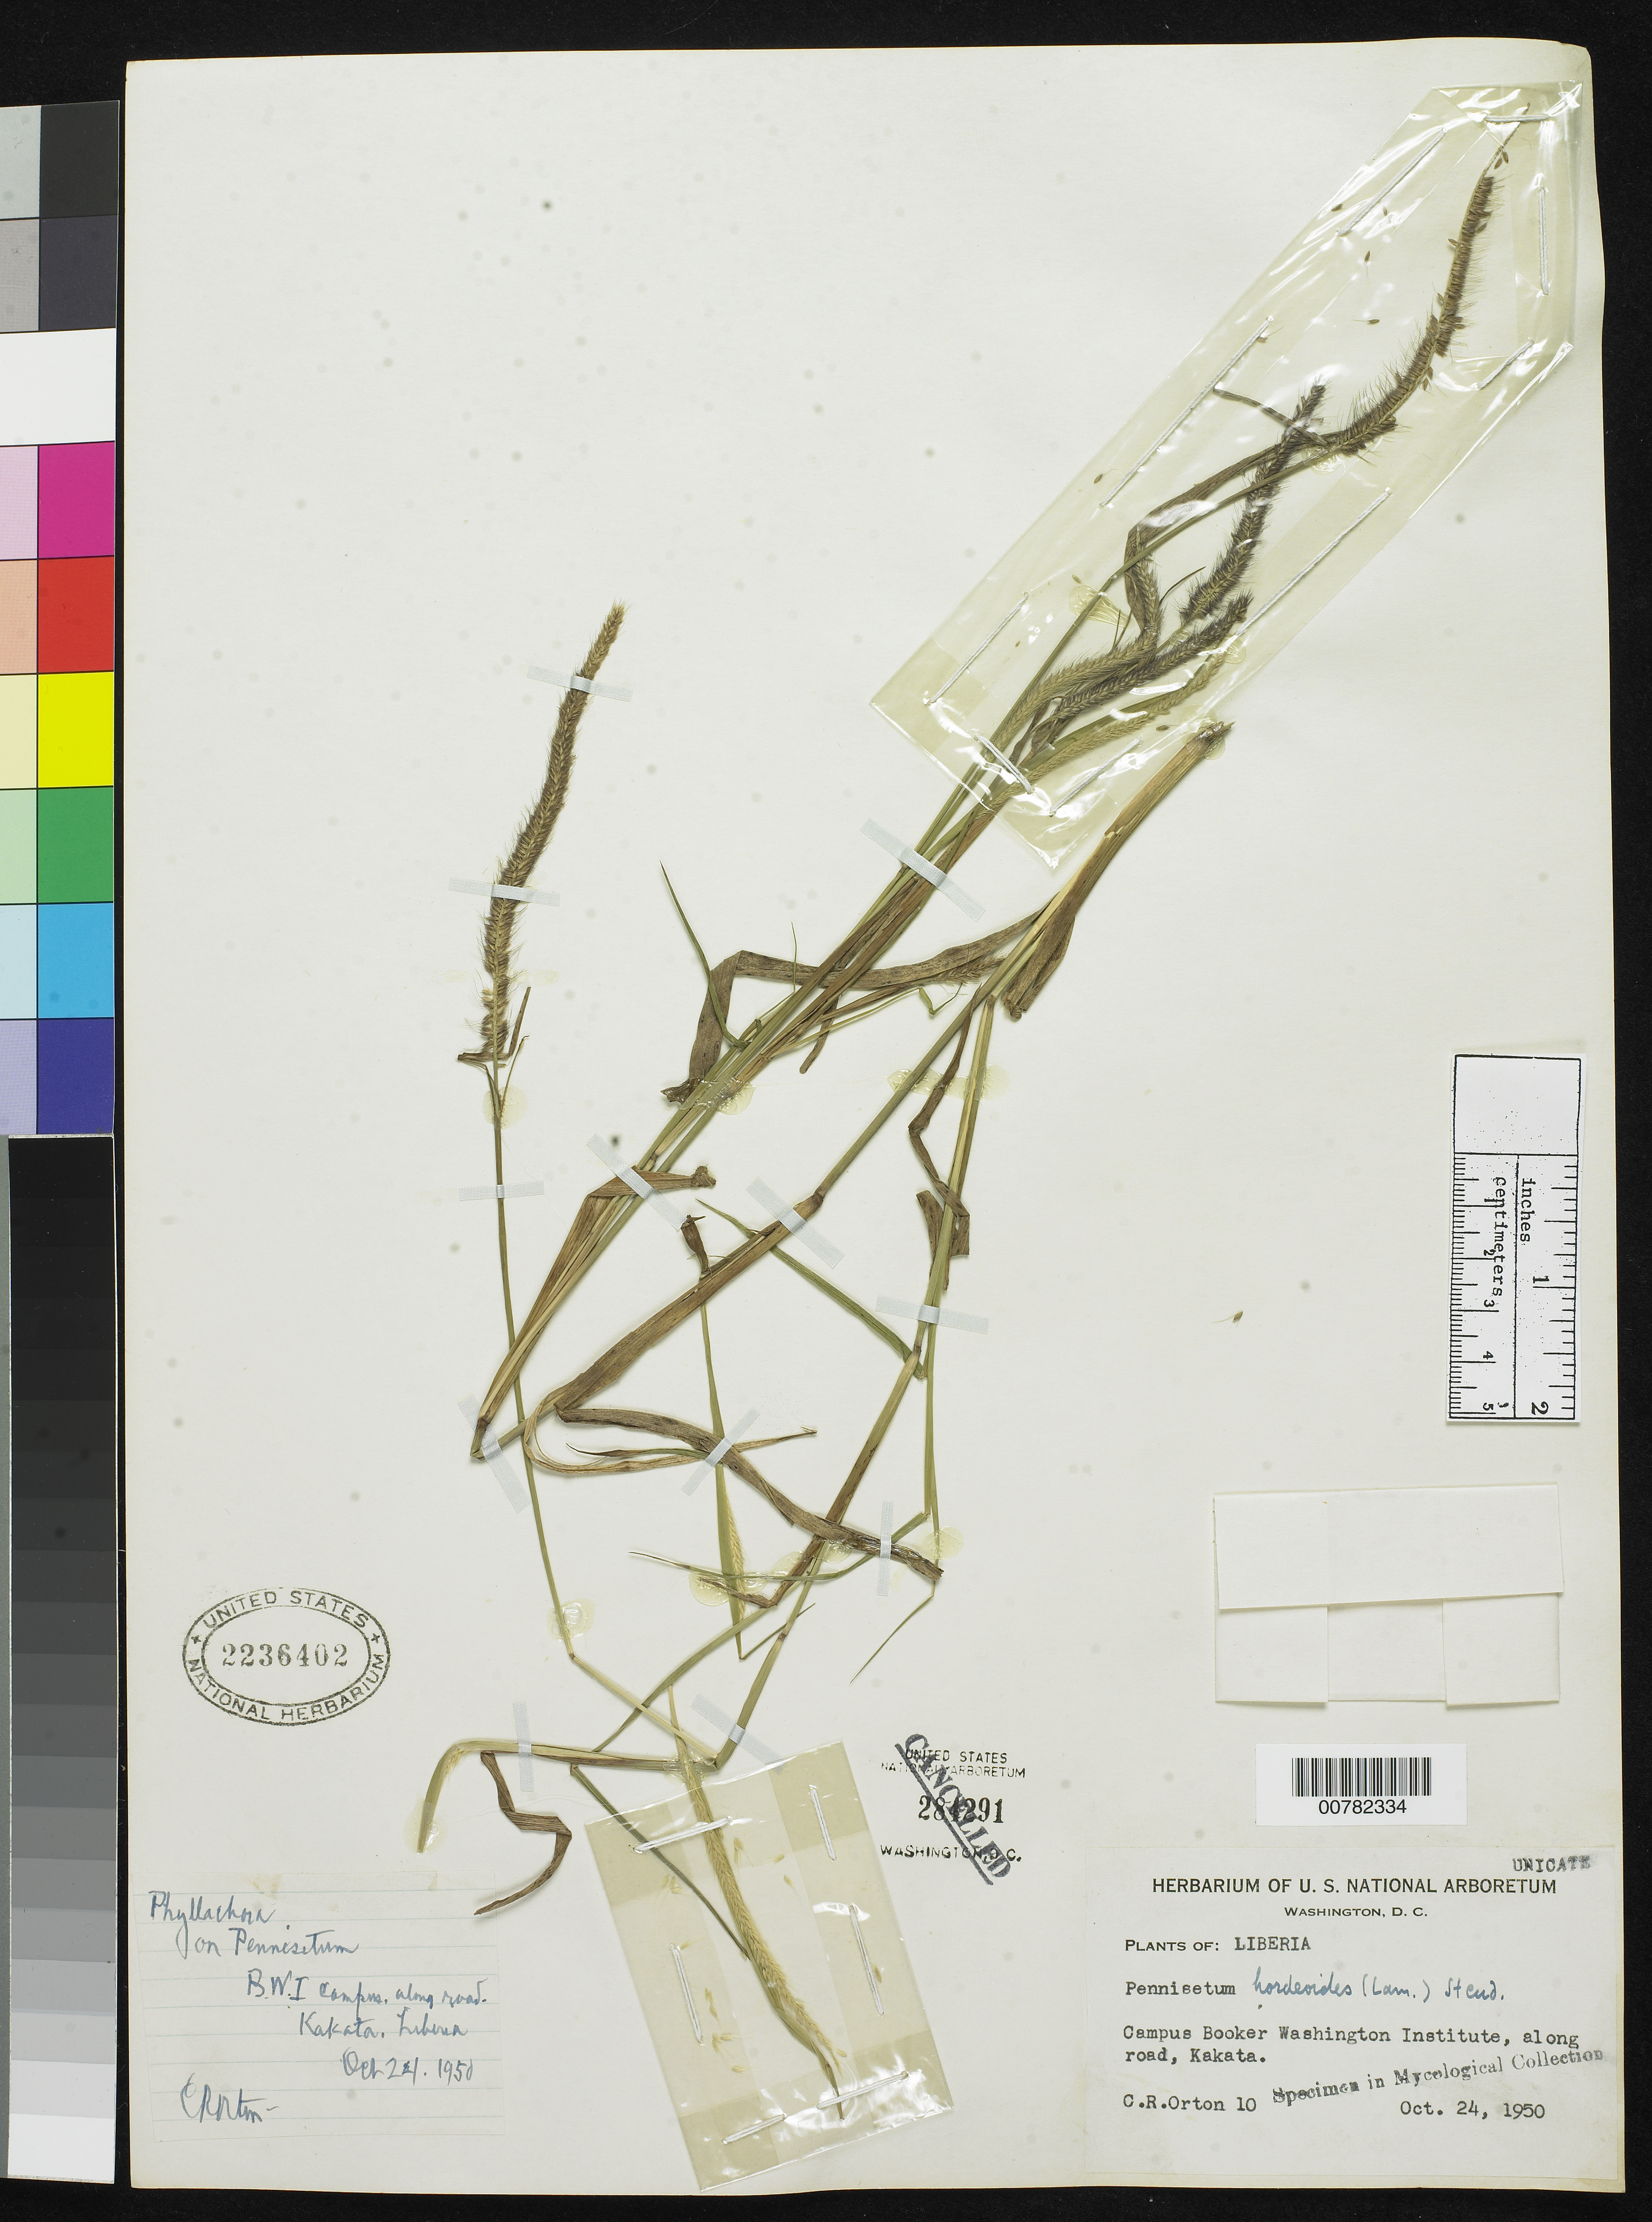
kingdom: Plantae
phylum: Tracheophyta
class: Liliopsida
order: Poales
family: Poaceae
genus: Pennisetum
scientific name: Pennisetum hordeoides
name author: (Lam.) Steud.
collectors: C. Orton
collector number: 10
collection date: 1950-10-24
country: Liberia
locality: Campus Booker Washington Institute along road, Kakata.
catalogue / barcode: US 2236402